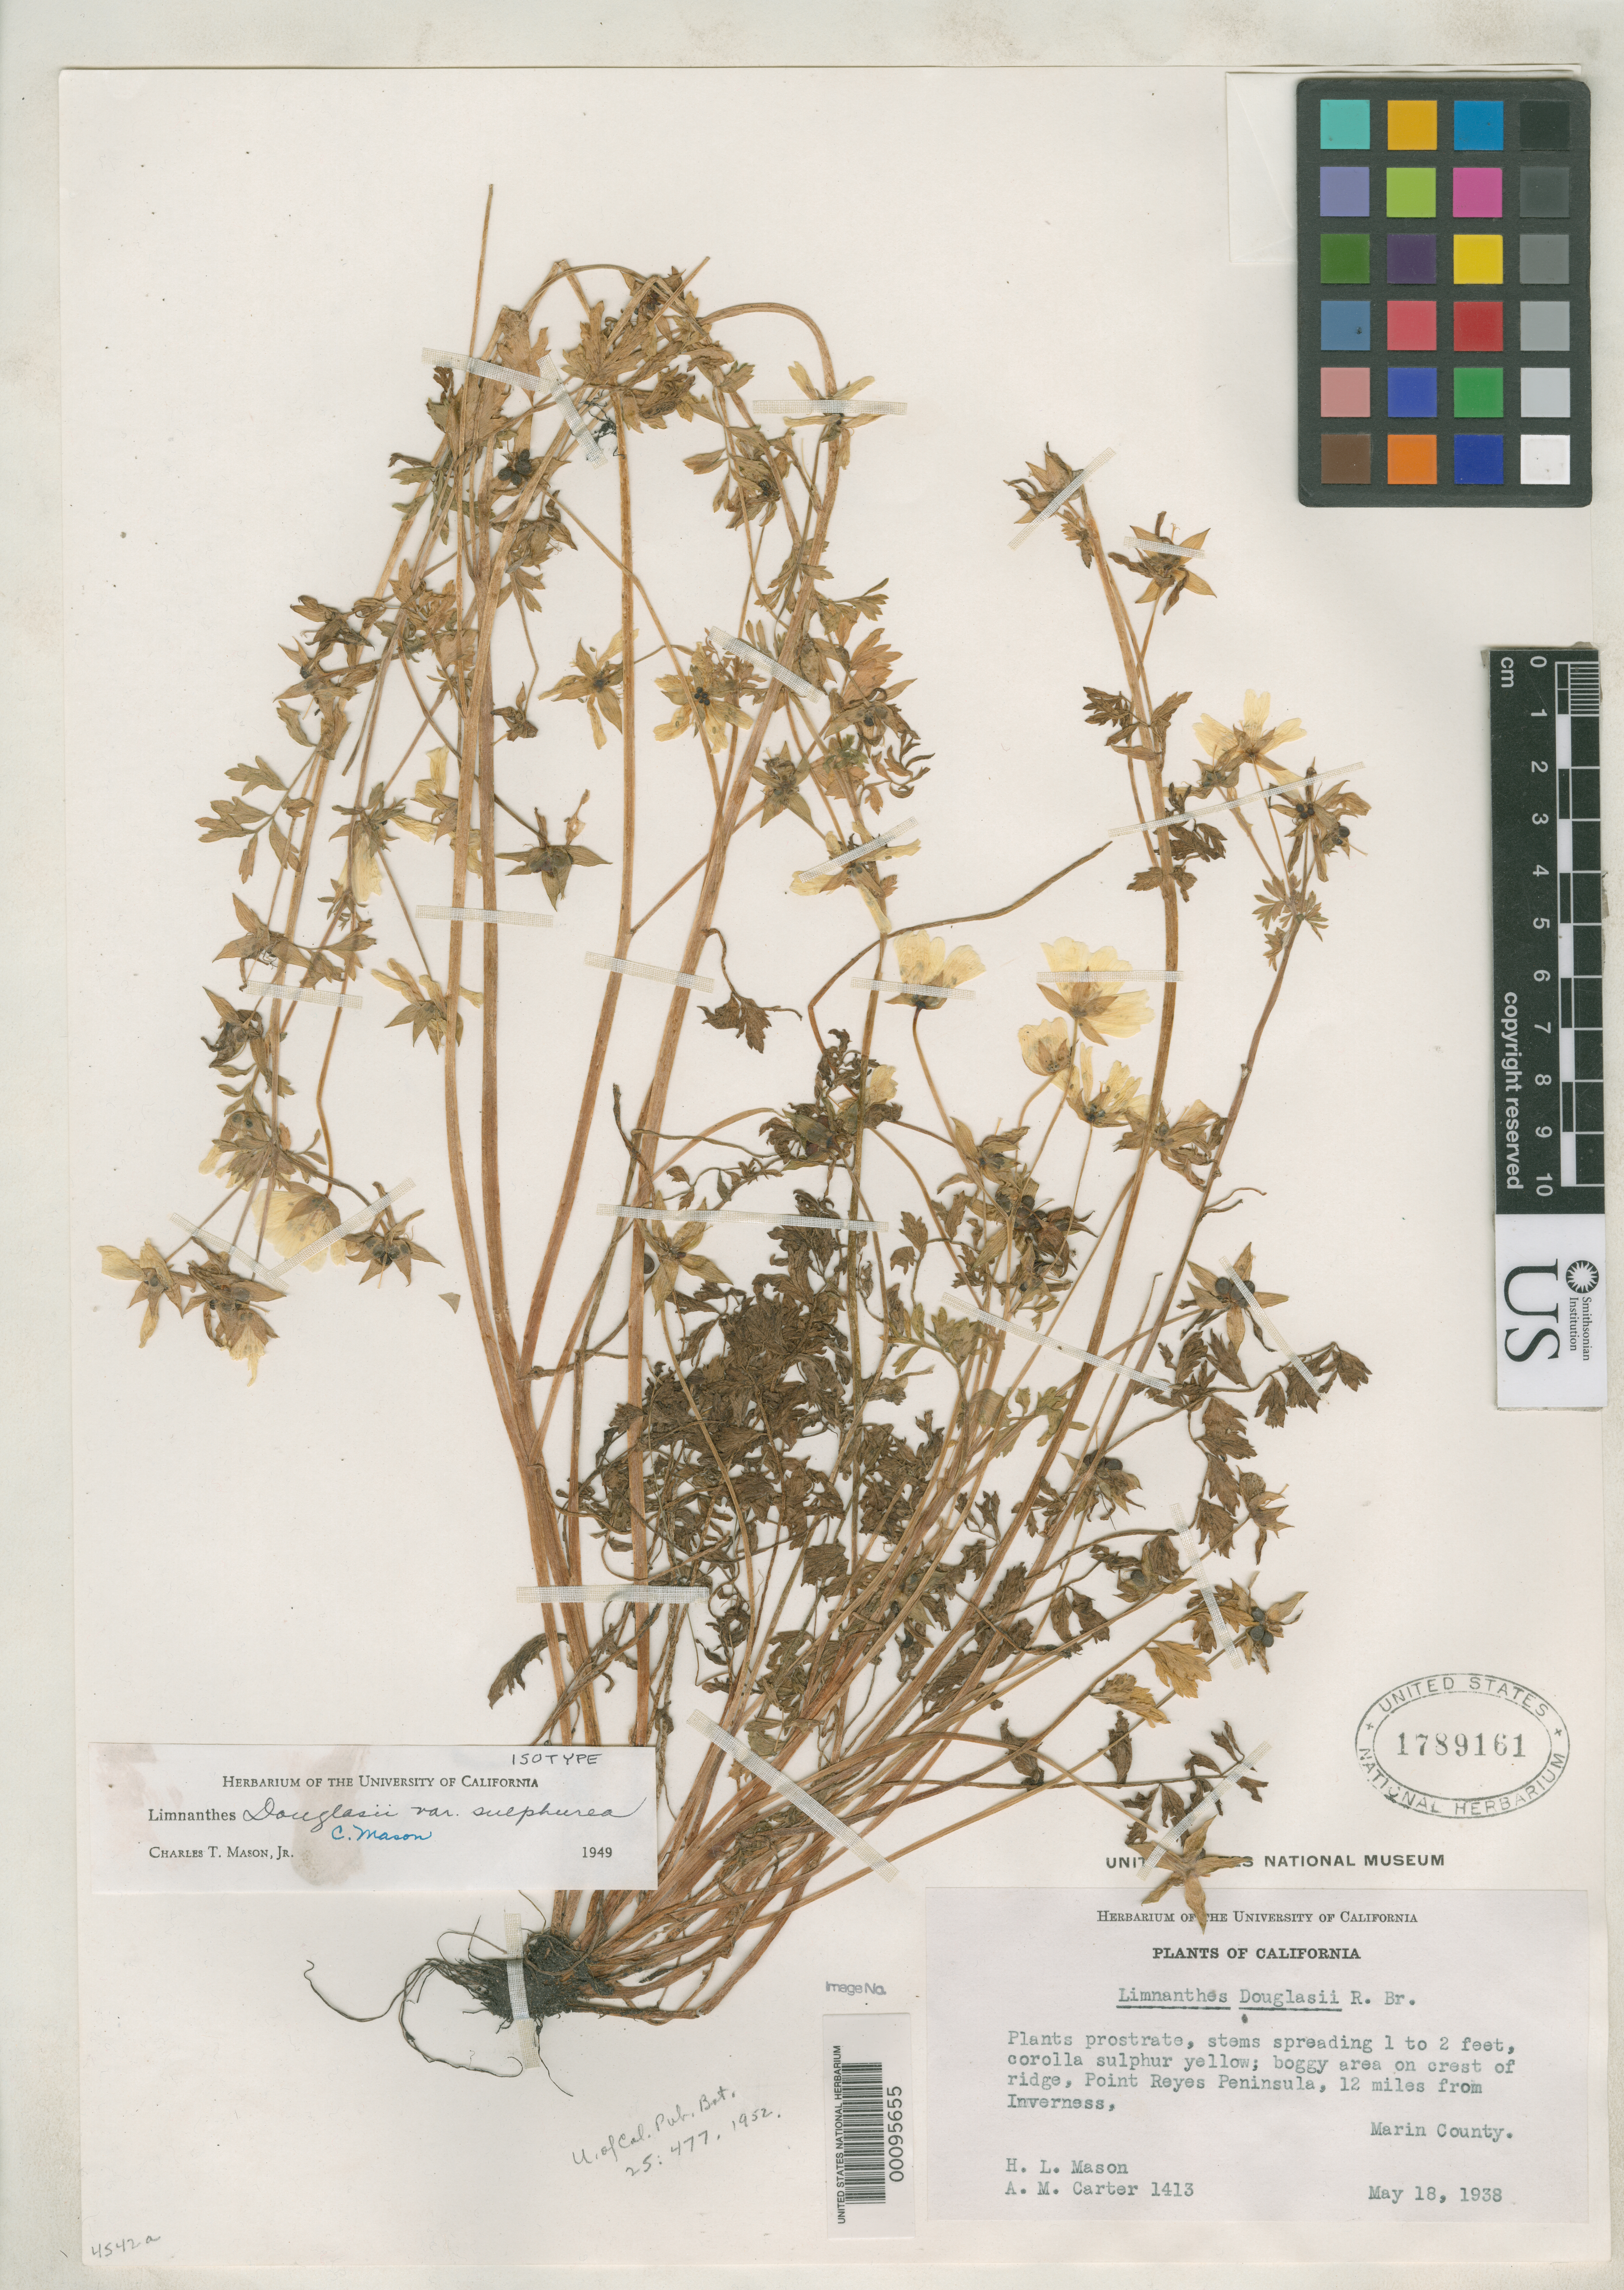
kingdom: Plantae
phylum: Tracheophyta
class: Magnoliopsida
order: Brassicales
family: Limnanthaceae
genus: Limnanthes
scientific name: Limnanthes douglasii var. sulphurea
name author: Mason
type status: Isotype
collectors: H. L. Mason & A. M. Carter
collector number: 1413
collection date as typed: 18 May 1938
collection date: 1938-05-18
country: United States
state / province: California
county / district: Marin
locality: Point Reyes Peninsula, 12 km from Inerness.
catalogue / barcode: US 1789161